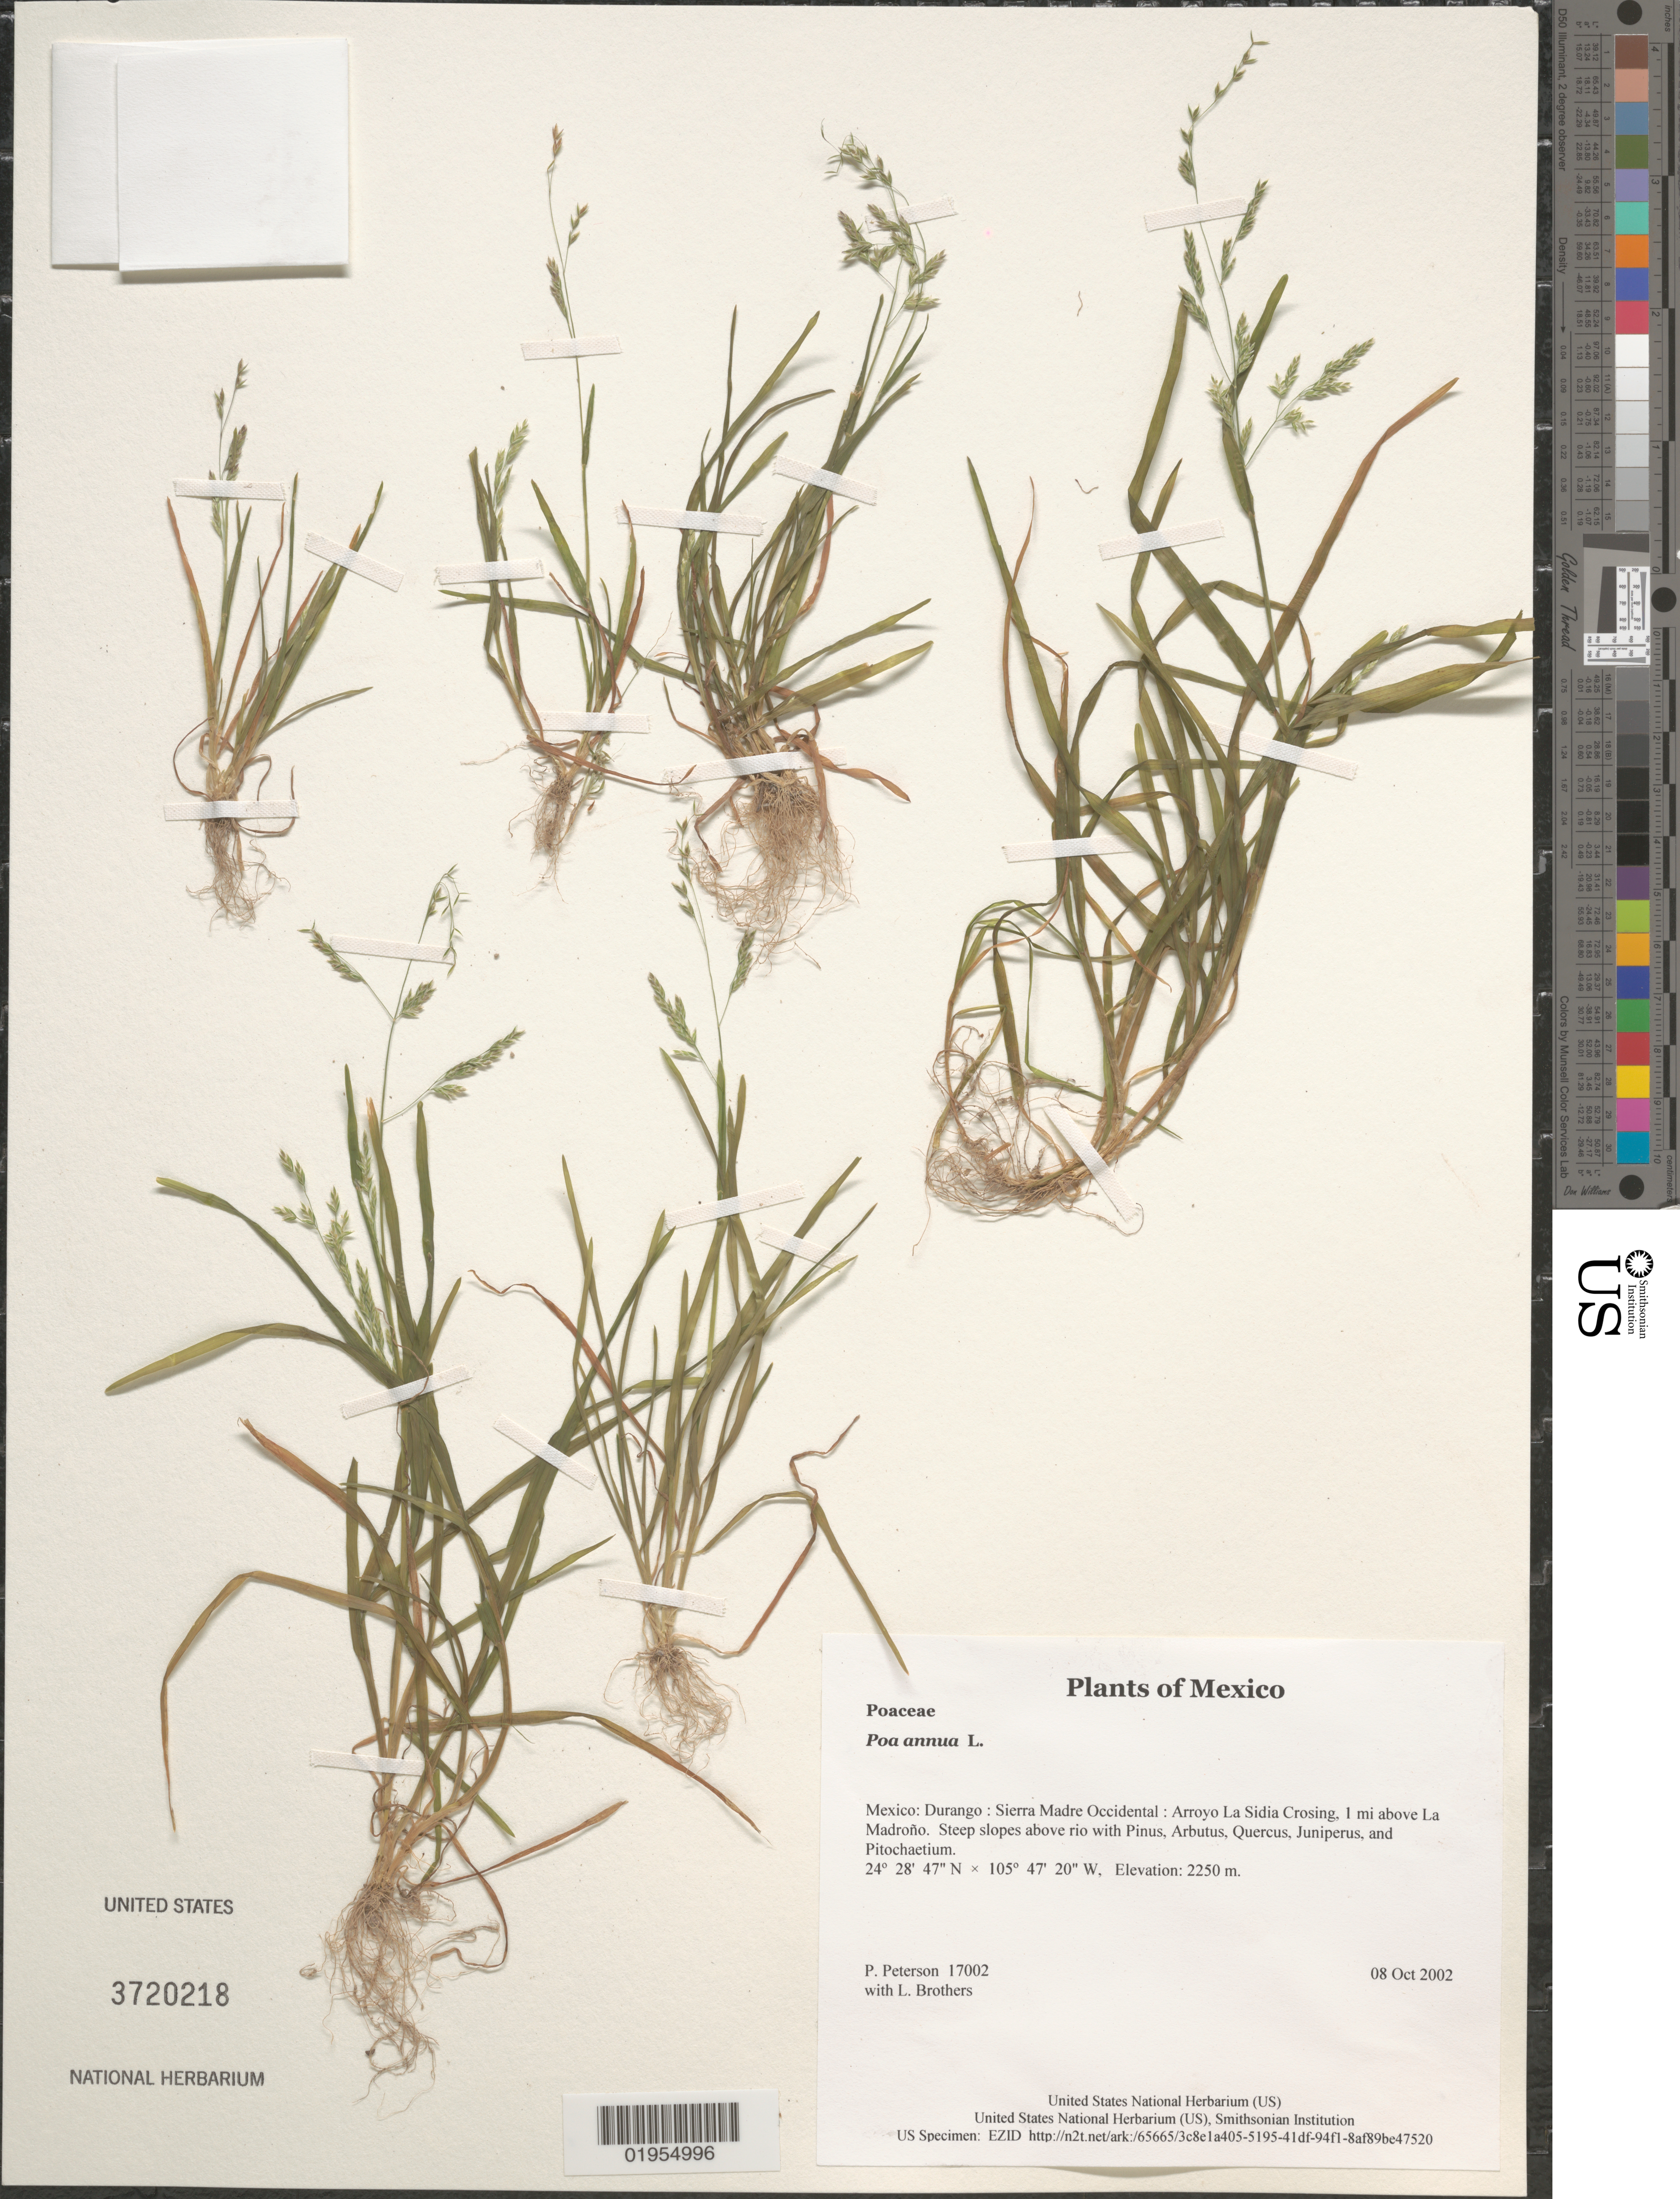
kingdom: Plantae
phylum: Tracheophyta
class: Liliopsida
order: Poales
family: Poaceae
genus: Poa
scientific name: Poa annua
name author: L.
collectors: P. M. Peterson & L. E. Brothers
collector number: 17002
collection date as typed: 08 Oct 2002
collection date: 2002-10-08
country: Mexico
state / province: Durango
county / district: Sierra Madre Occidental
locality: Arroyo La Sidia Crosing, 1 mi above La Madroño. Steep slopes above rio with Pinus, Arbutus, Quercus, Juniperus, and Pitochaetium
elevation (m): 2250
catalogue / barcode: US 3720218